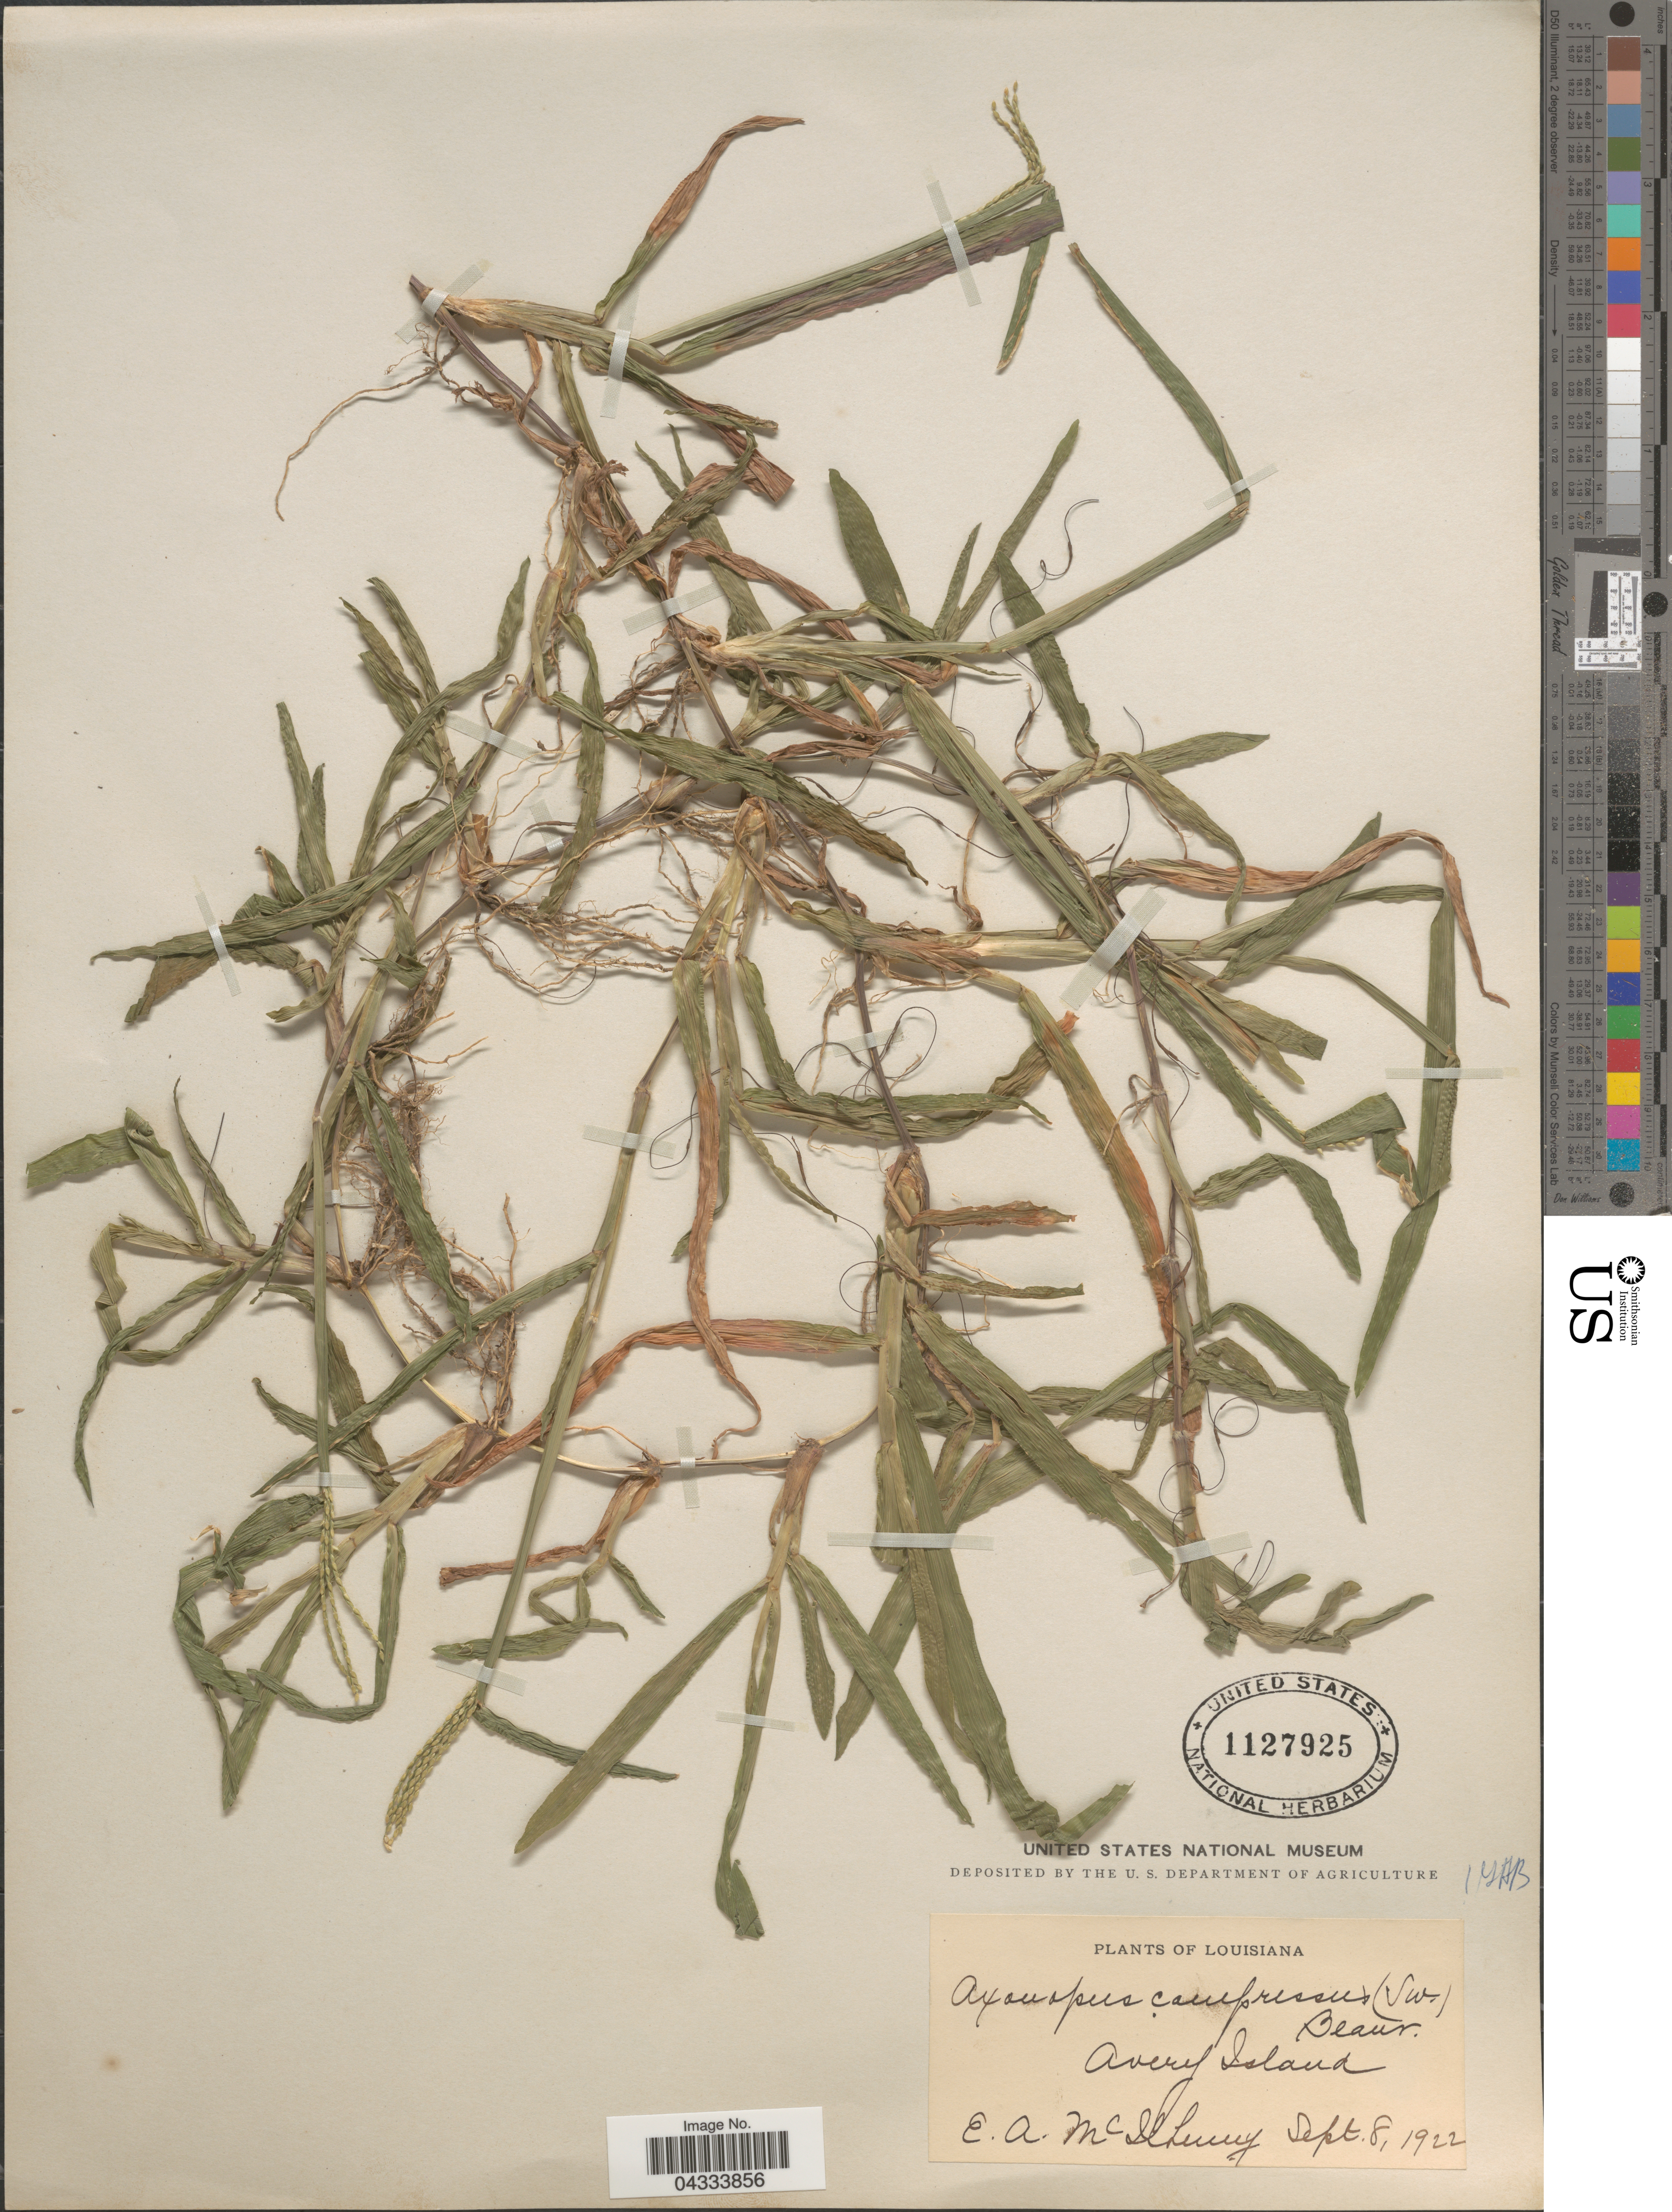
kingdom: Plantae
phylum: Tracheophyta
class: Liliopsida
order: Poales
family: Poaceae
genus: Axonopus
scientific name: Axonopus compressus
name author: (Sw.) P. Beauv.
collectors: E. McIlhenny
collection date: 1922-09-08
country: United States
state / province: Louisiana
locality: Avery Island.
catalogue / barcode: US 1127925